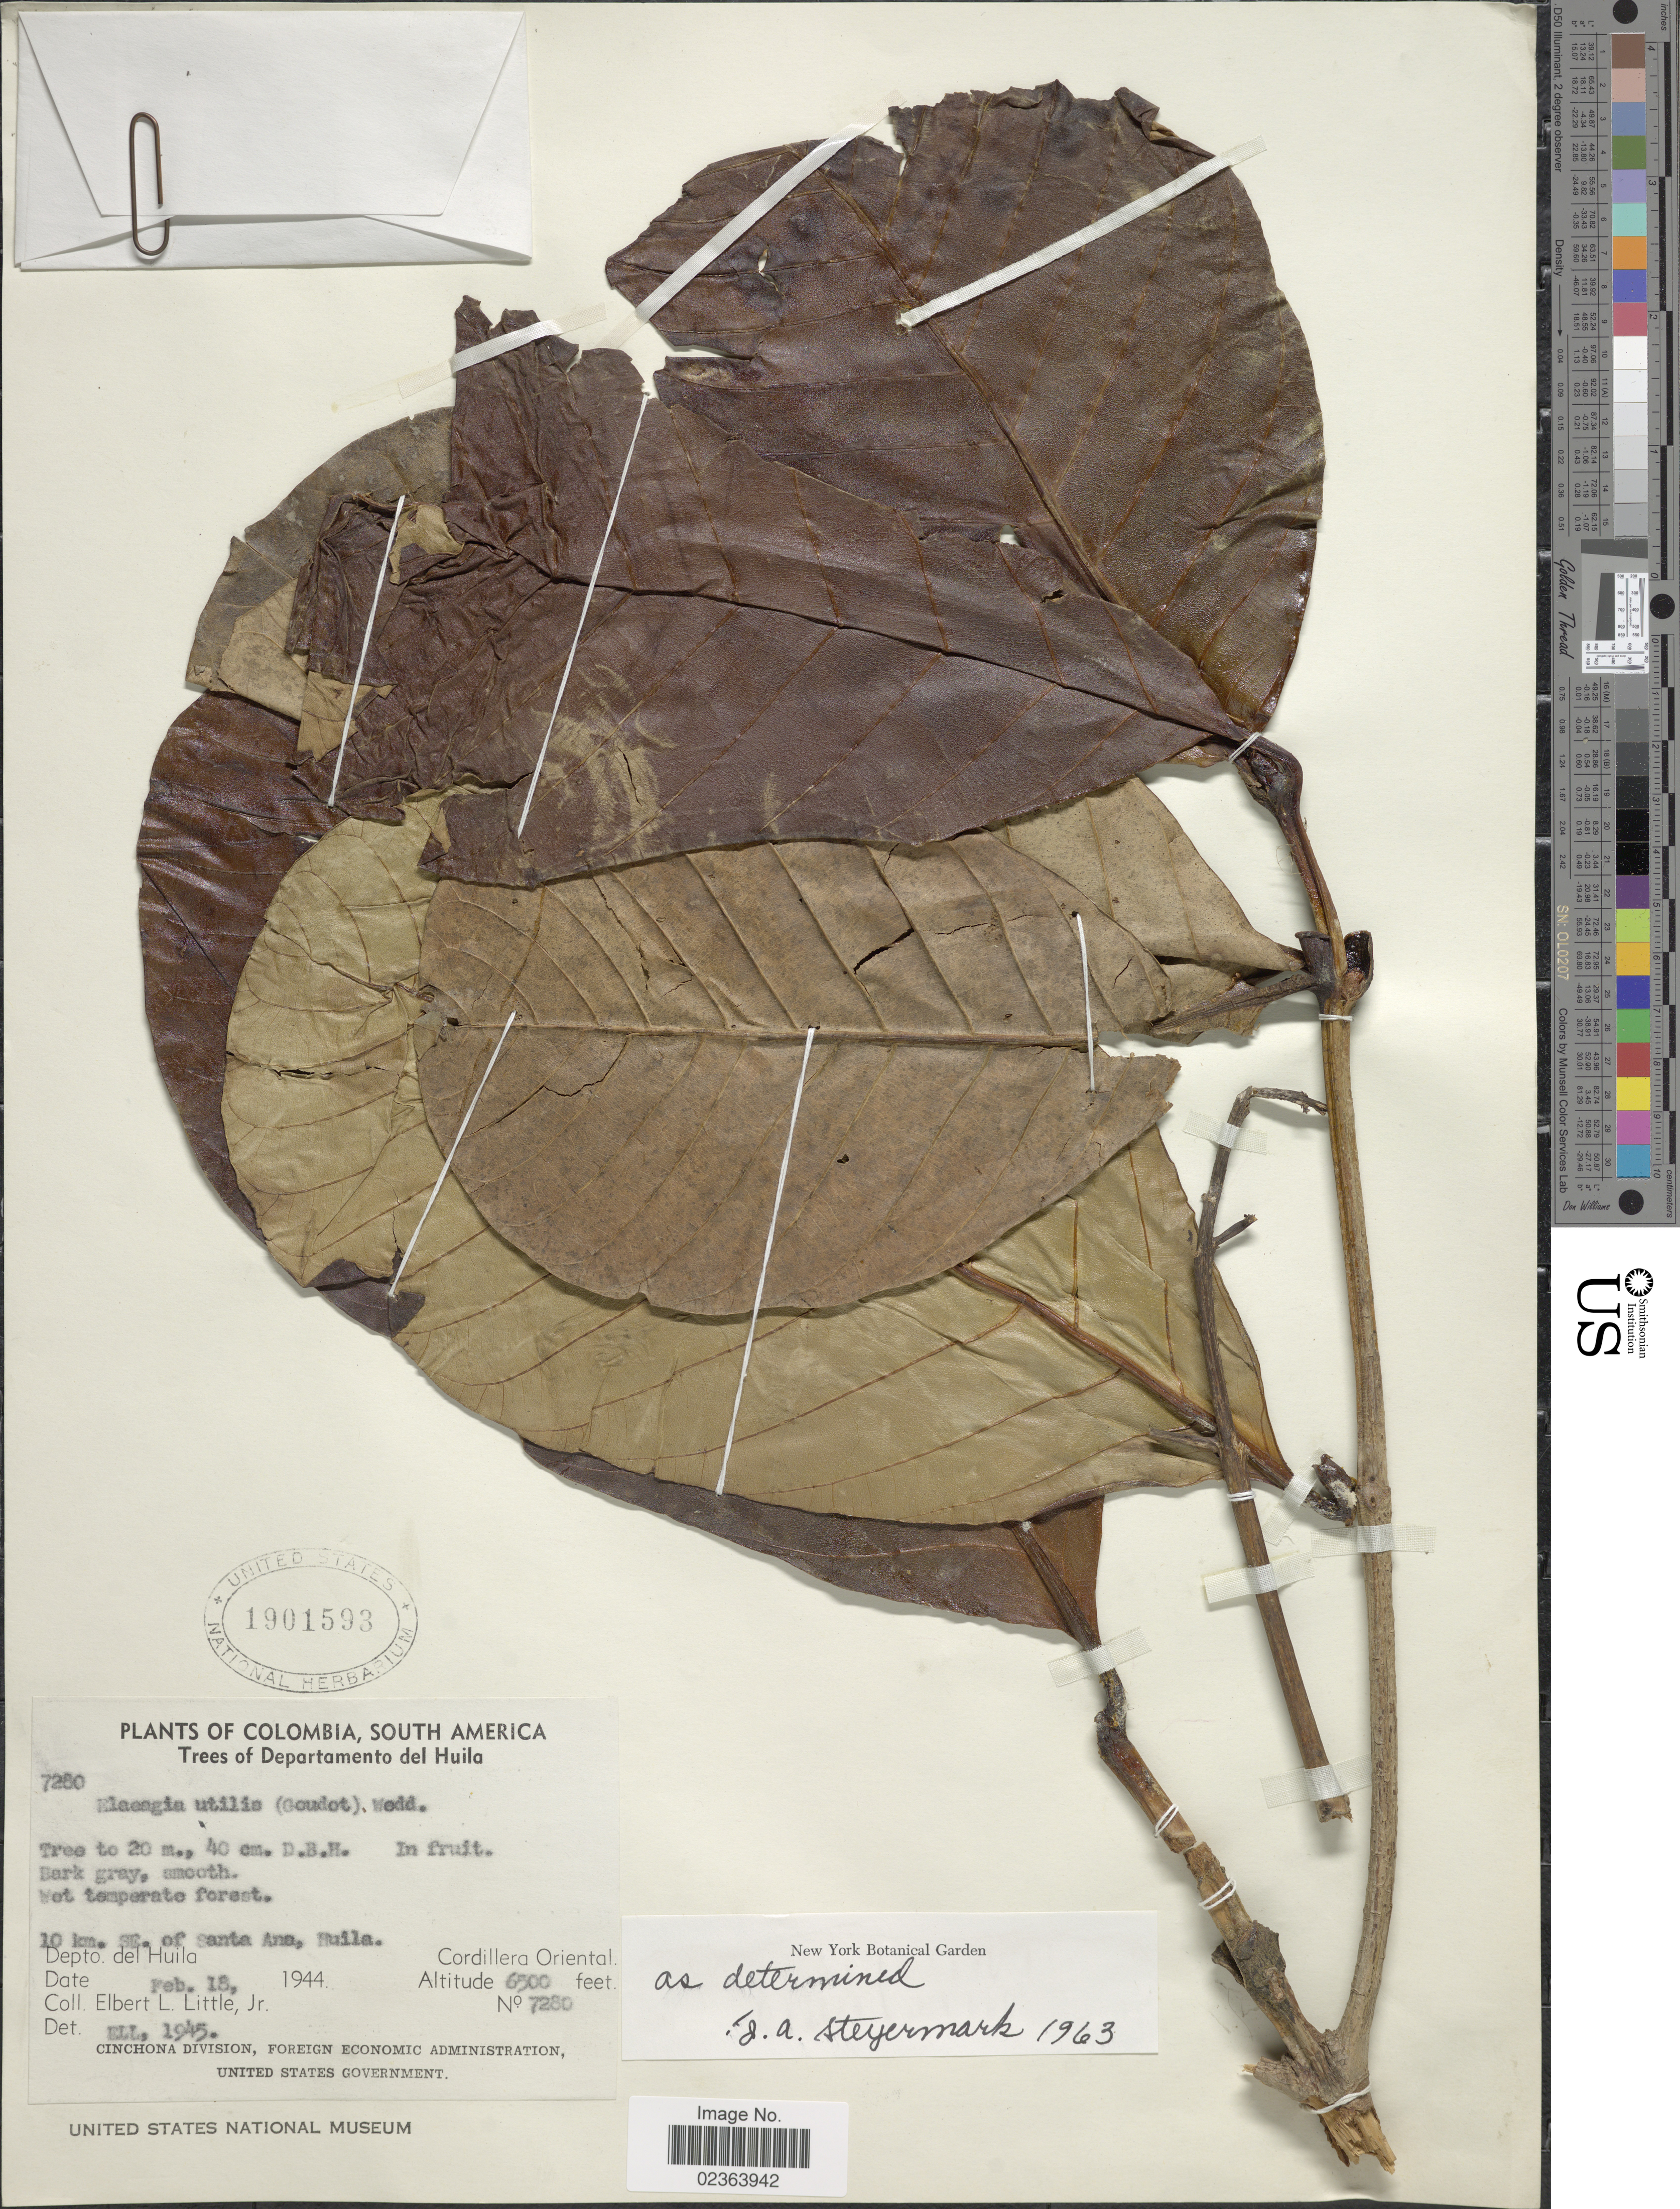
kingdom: Plantae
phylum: Tracheophyta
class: Magnoliopsida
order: Gentianales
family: Rubiaceae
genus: Elaeagia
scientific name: Elaeagia utilis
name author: (Goudot) Wedd.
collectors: E. L. Little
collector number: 7290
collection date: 1944-02-18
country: Colombia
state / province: Huila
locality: Departamento del Huila, 10 km. SE. of Santa Ana, Huila, Cordillera Oriental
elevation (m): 1981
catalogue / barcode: US 1901593